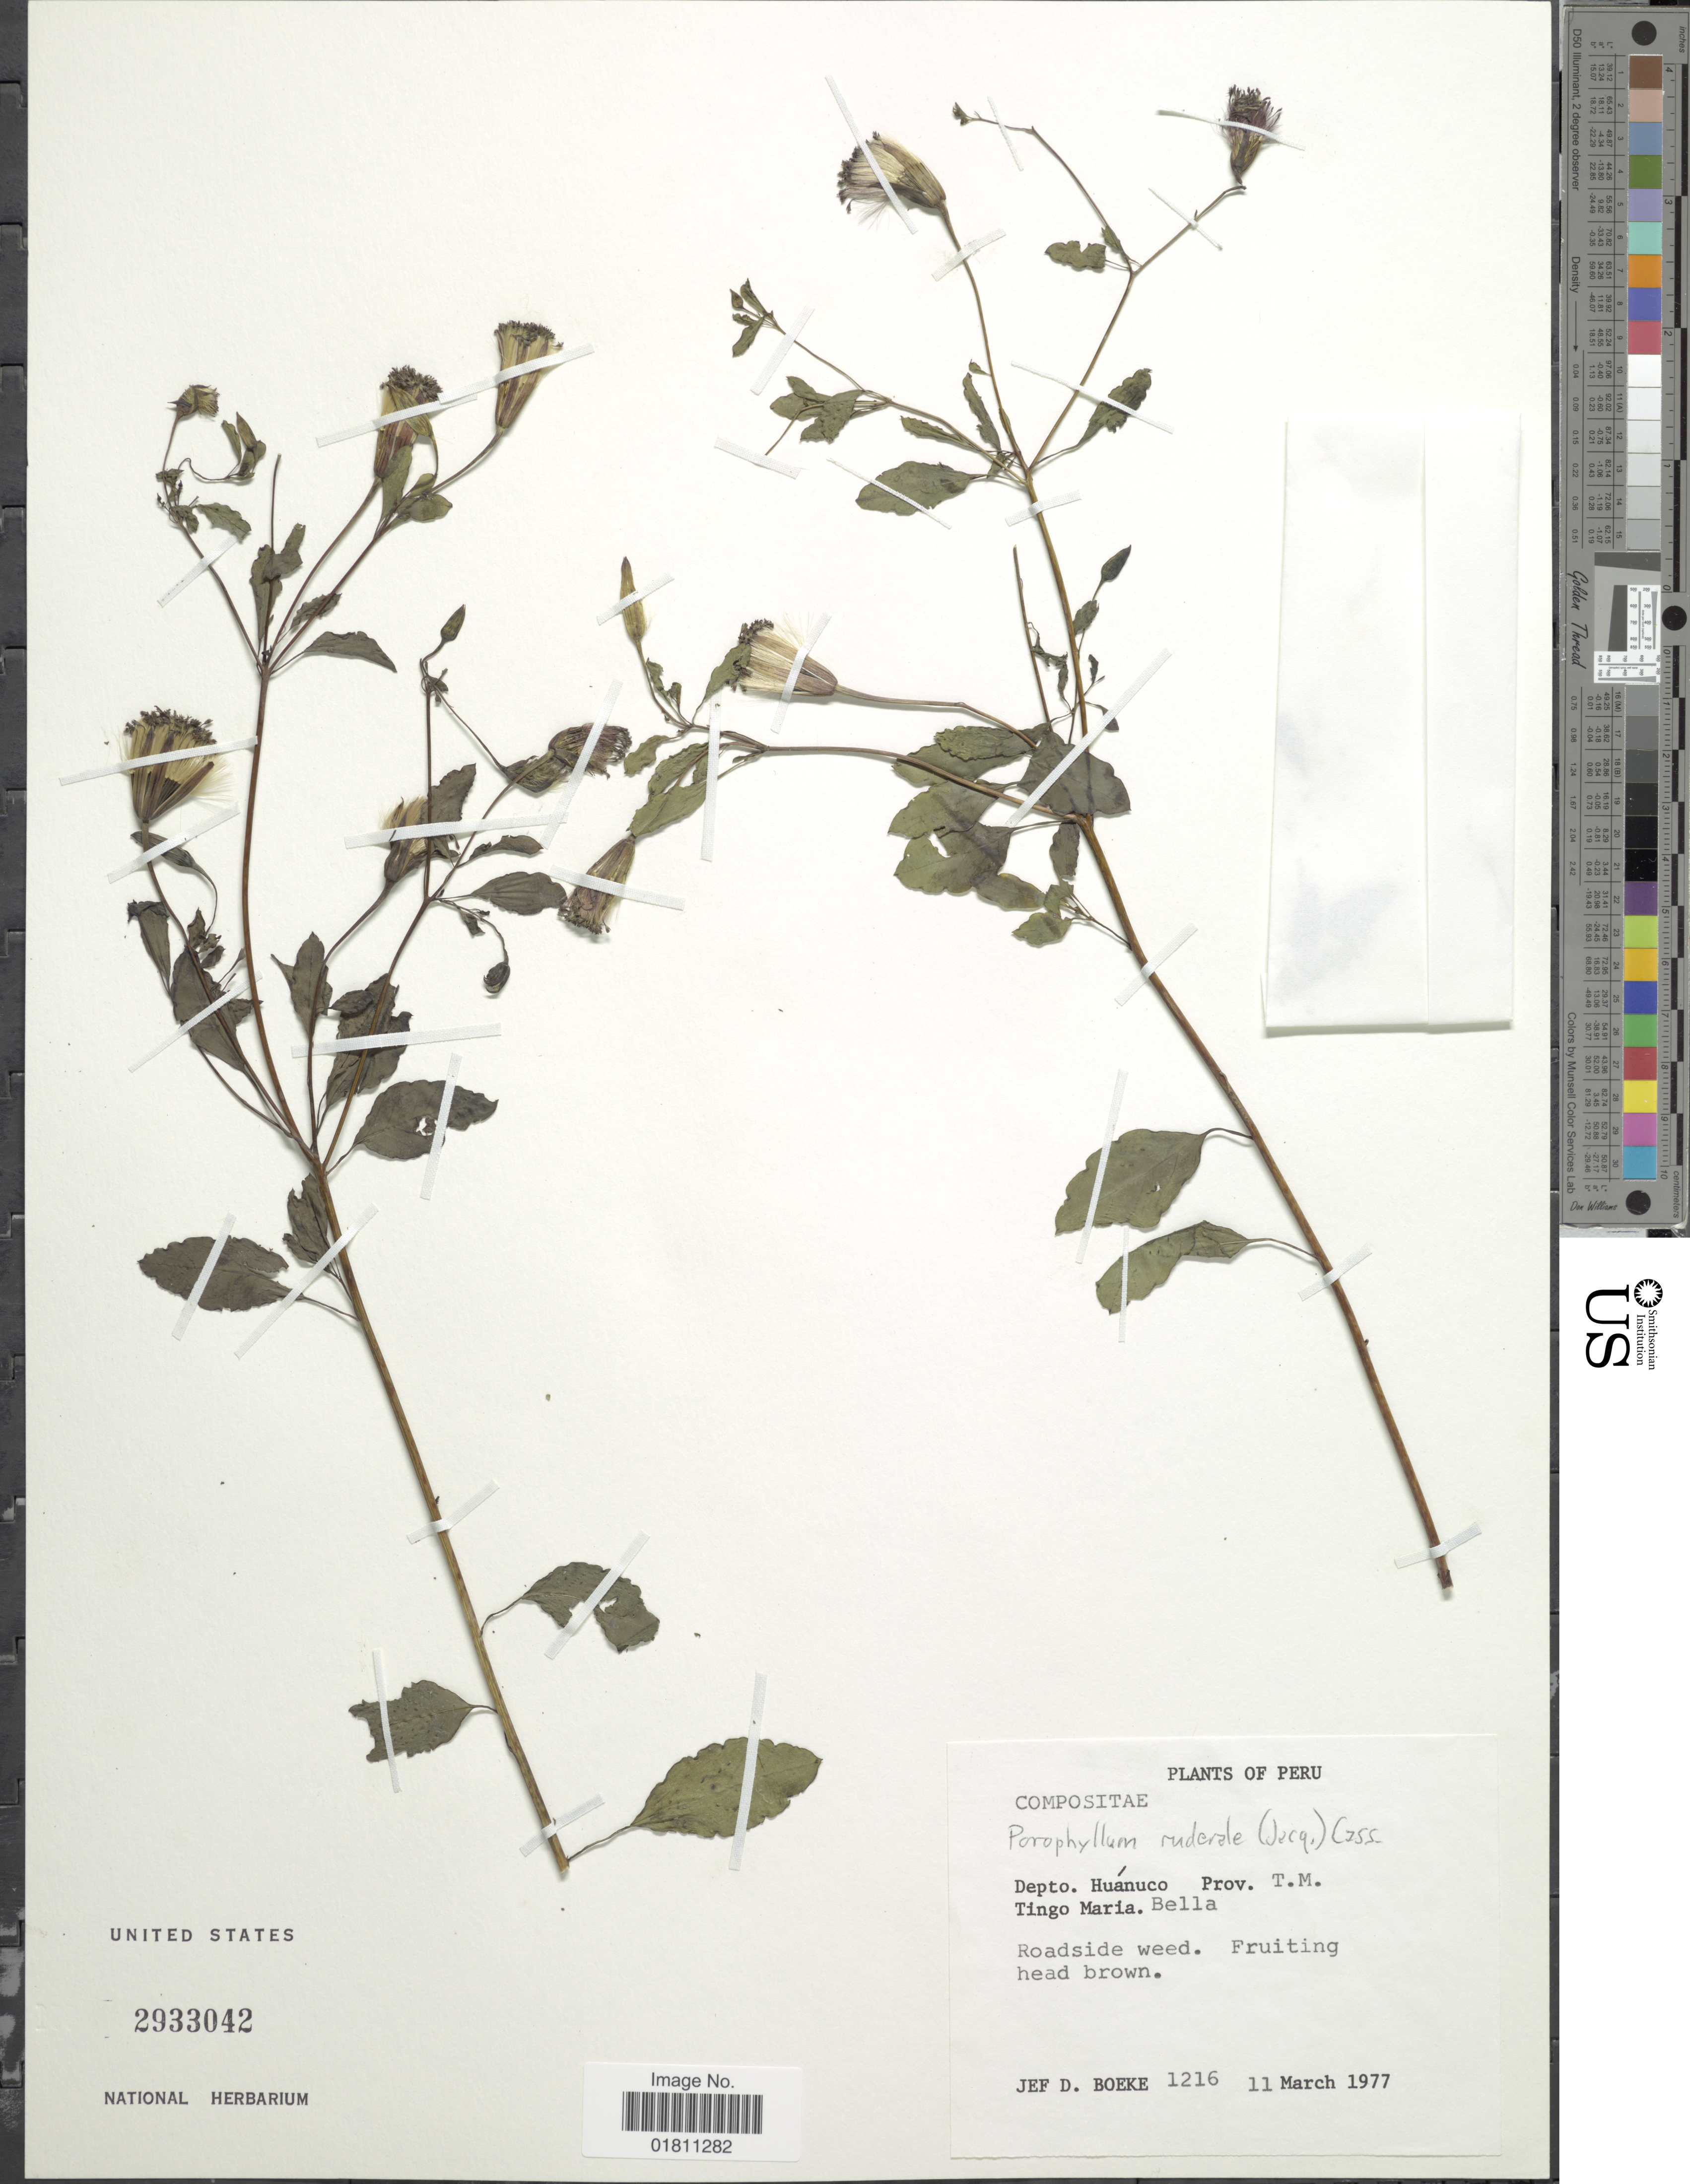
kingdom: Plantae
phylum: Tracheophyta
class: Magnoliopsida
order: Asterales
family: Asteraceae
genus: Porophyllum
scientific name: Porophyllum ruderale subsp. ruderale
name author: (Jacq.) Cass.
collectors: J. D. Boeke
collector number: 1216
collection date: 1977-03-11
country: Peru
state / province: Huánuco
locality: Prov. T. M. Tingo Maria. Bella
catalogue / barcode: US 2933042